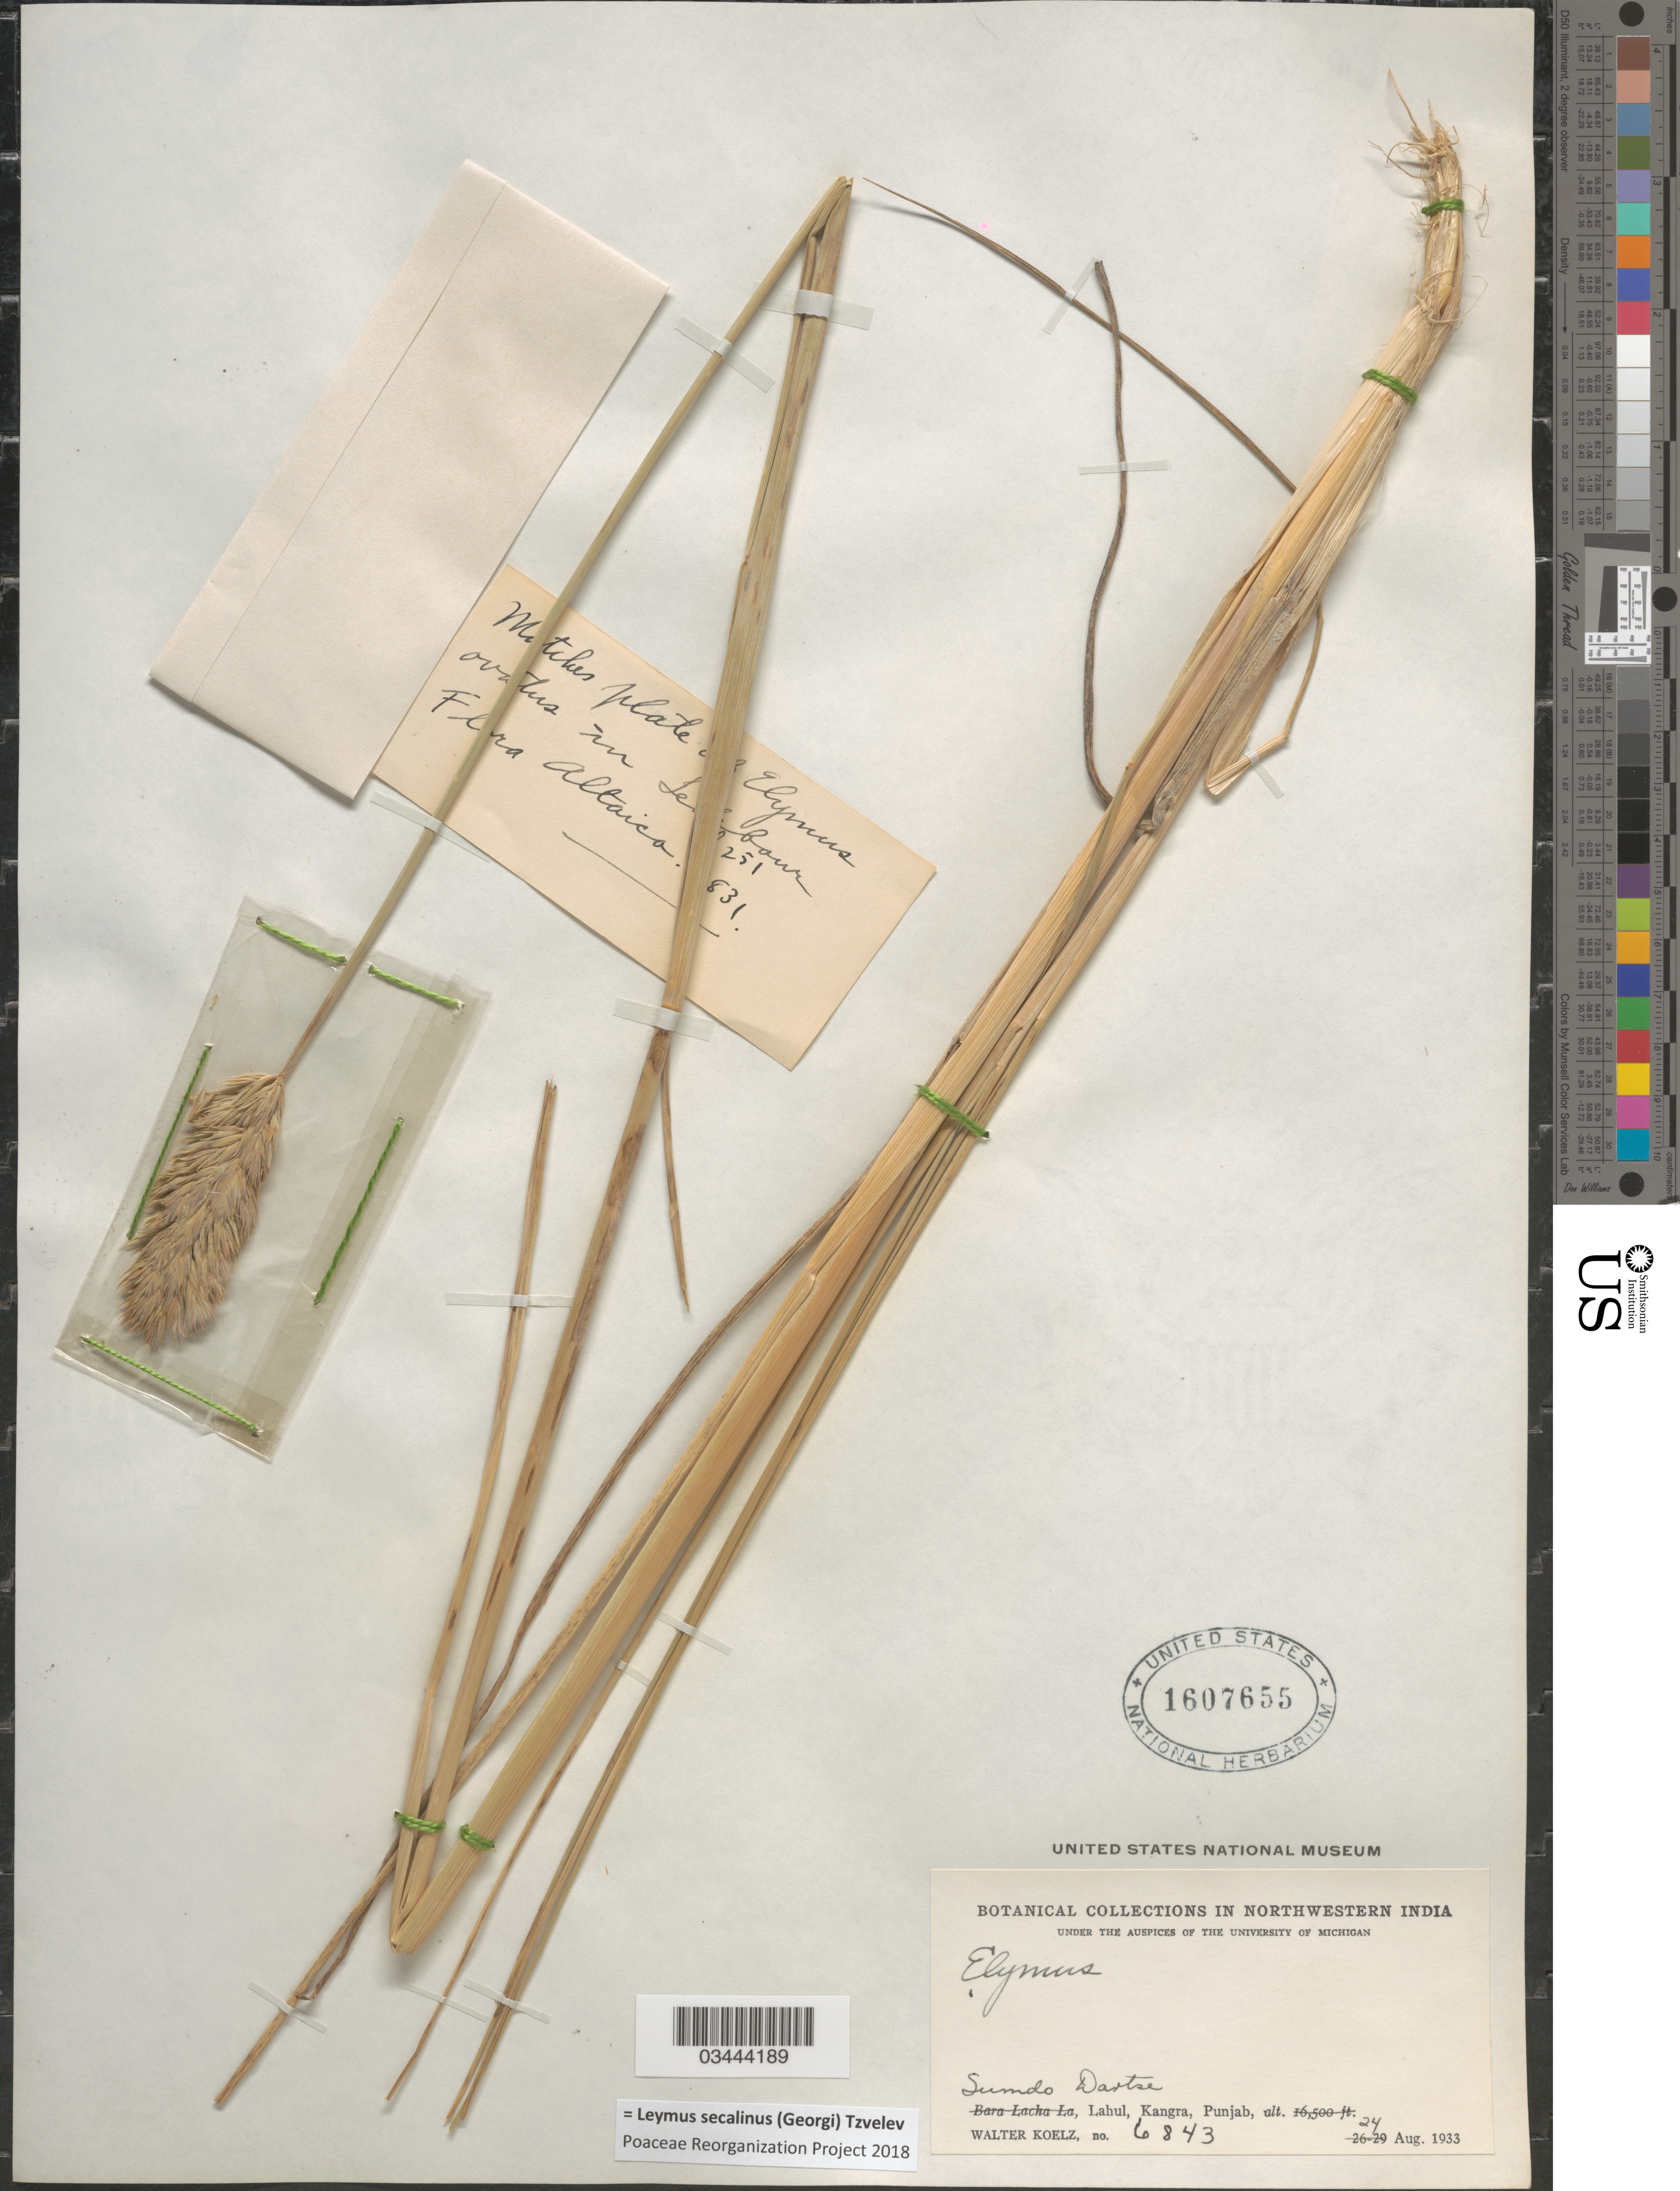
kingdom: Plantae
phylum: Tracheophyta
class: Liliopsida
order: Poales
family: Poaceae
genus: Leymus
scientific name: Leymus secalinus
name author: (Georgi) Tzvelev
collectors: W. N. Koelz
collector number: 6843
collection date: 1933-08-24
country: India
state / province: Punjab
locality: In Northwestern India. Sumdo Dartse, Lahul, Kangra.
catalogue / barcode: US 1607655